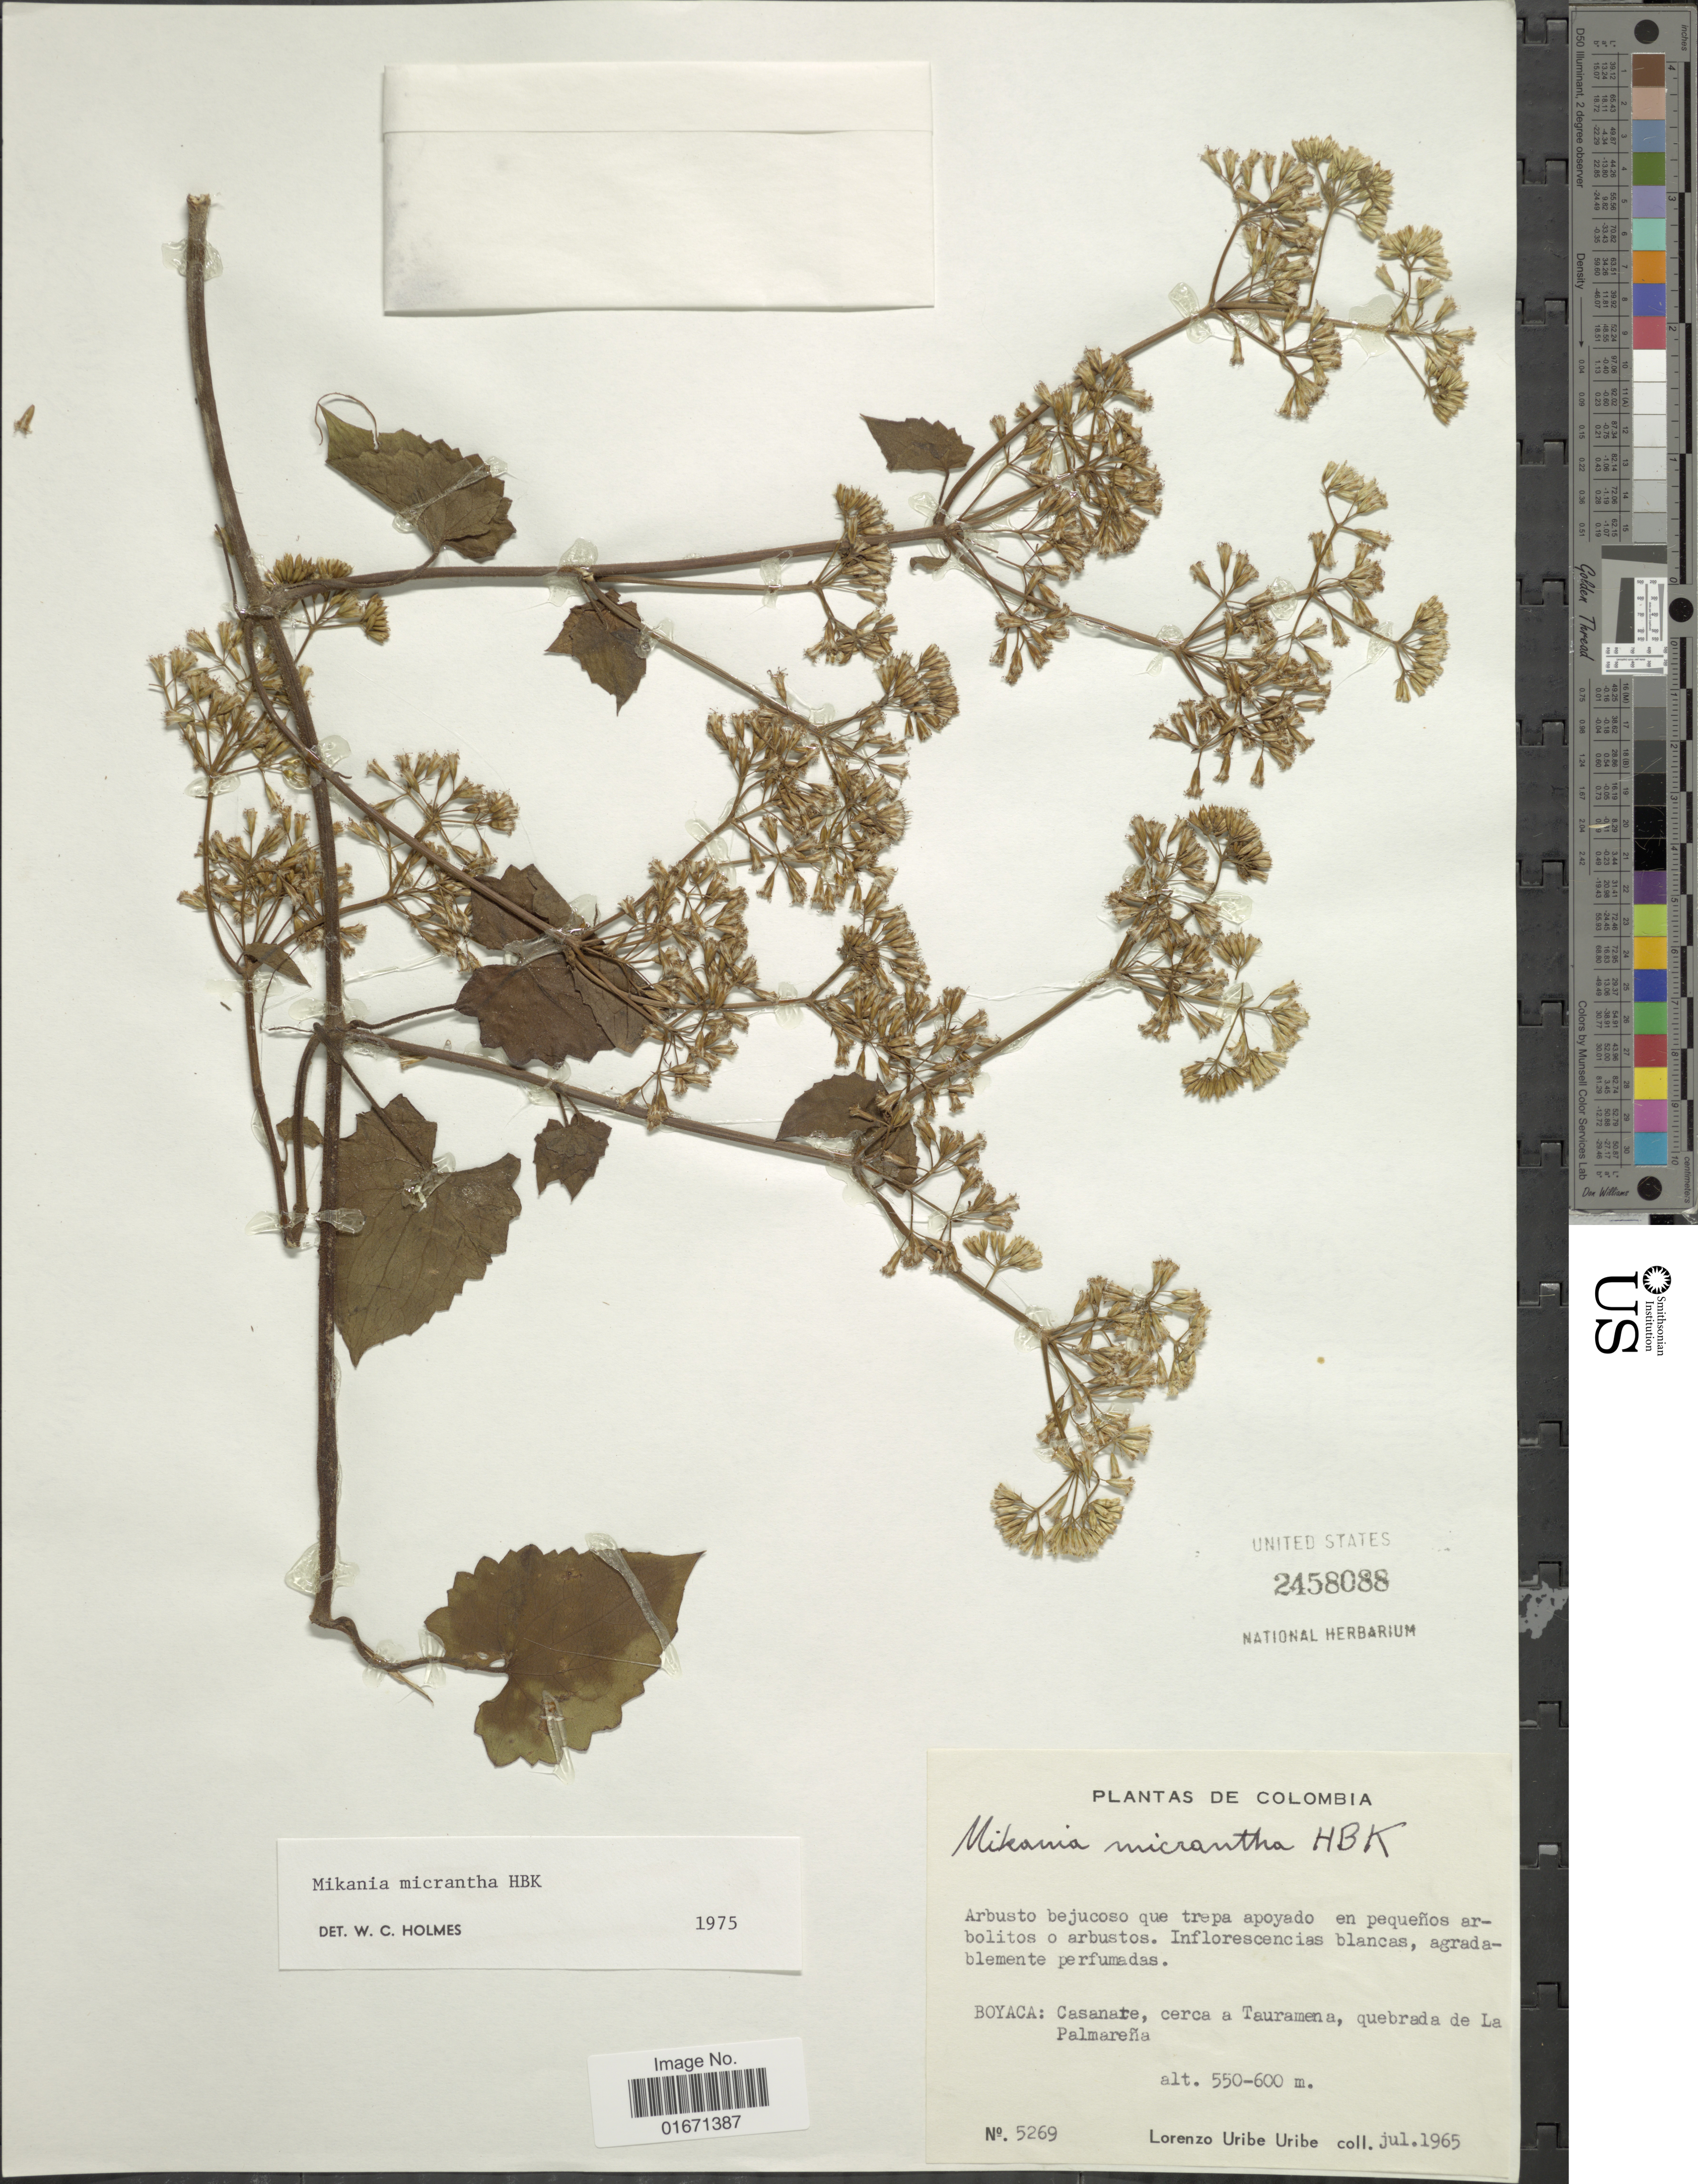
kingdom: Plantae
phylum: Tracheophyta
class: Magnoliopsida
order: Asterales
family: Asteraceae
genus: Mikania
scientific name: Mikania micrantha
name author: Kunth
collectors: L. Uribe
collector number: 5269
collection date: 1965-07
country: Colombia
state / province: Boyacá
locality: Casanare, cerca a Tauramena, quebrada de La Palmarena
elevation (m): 550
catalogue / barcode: US 2458088